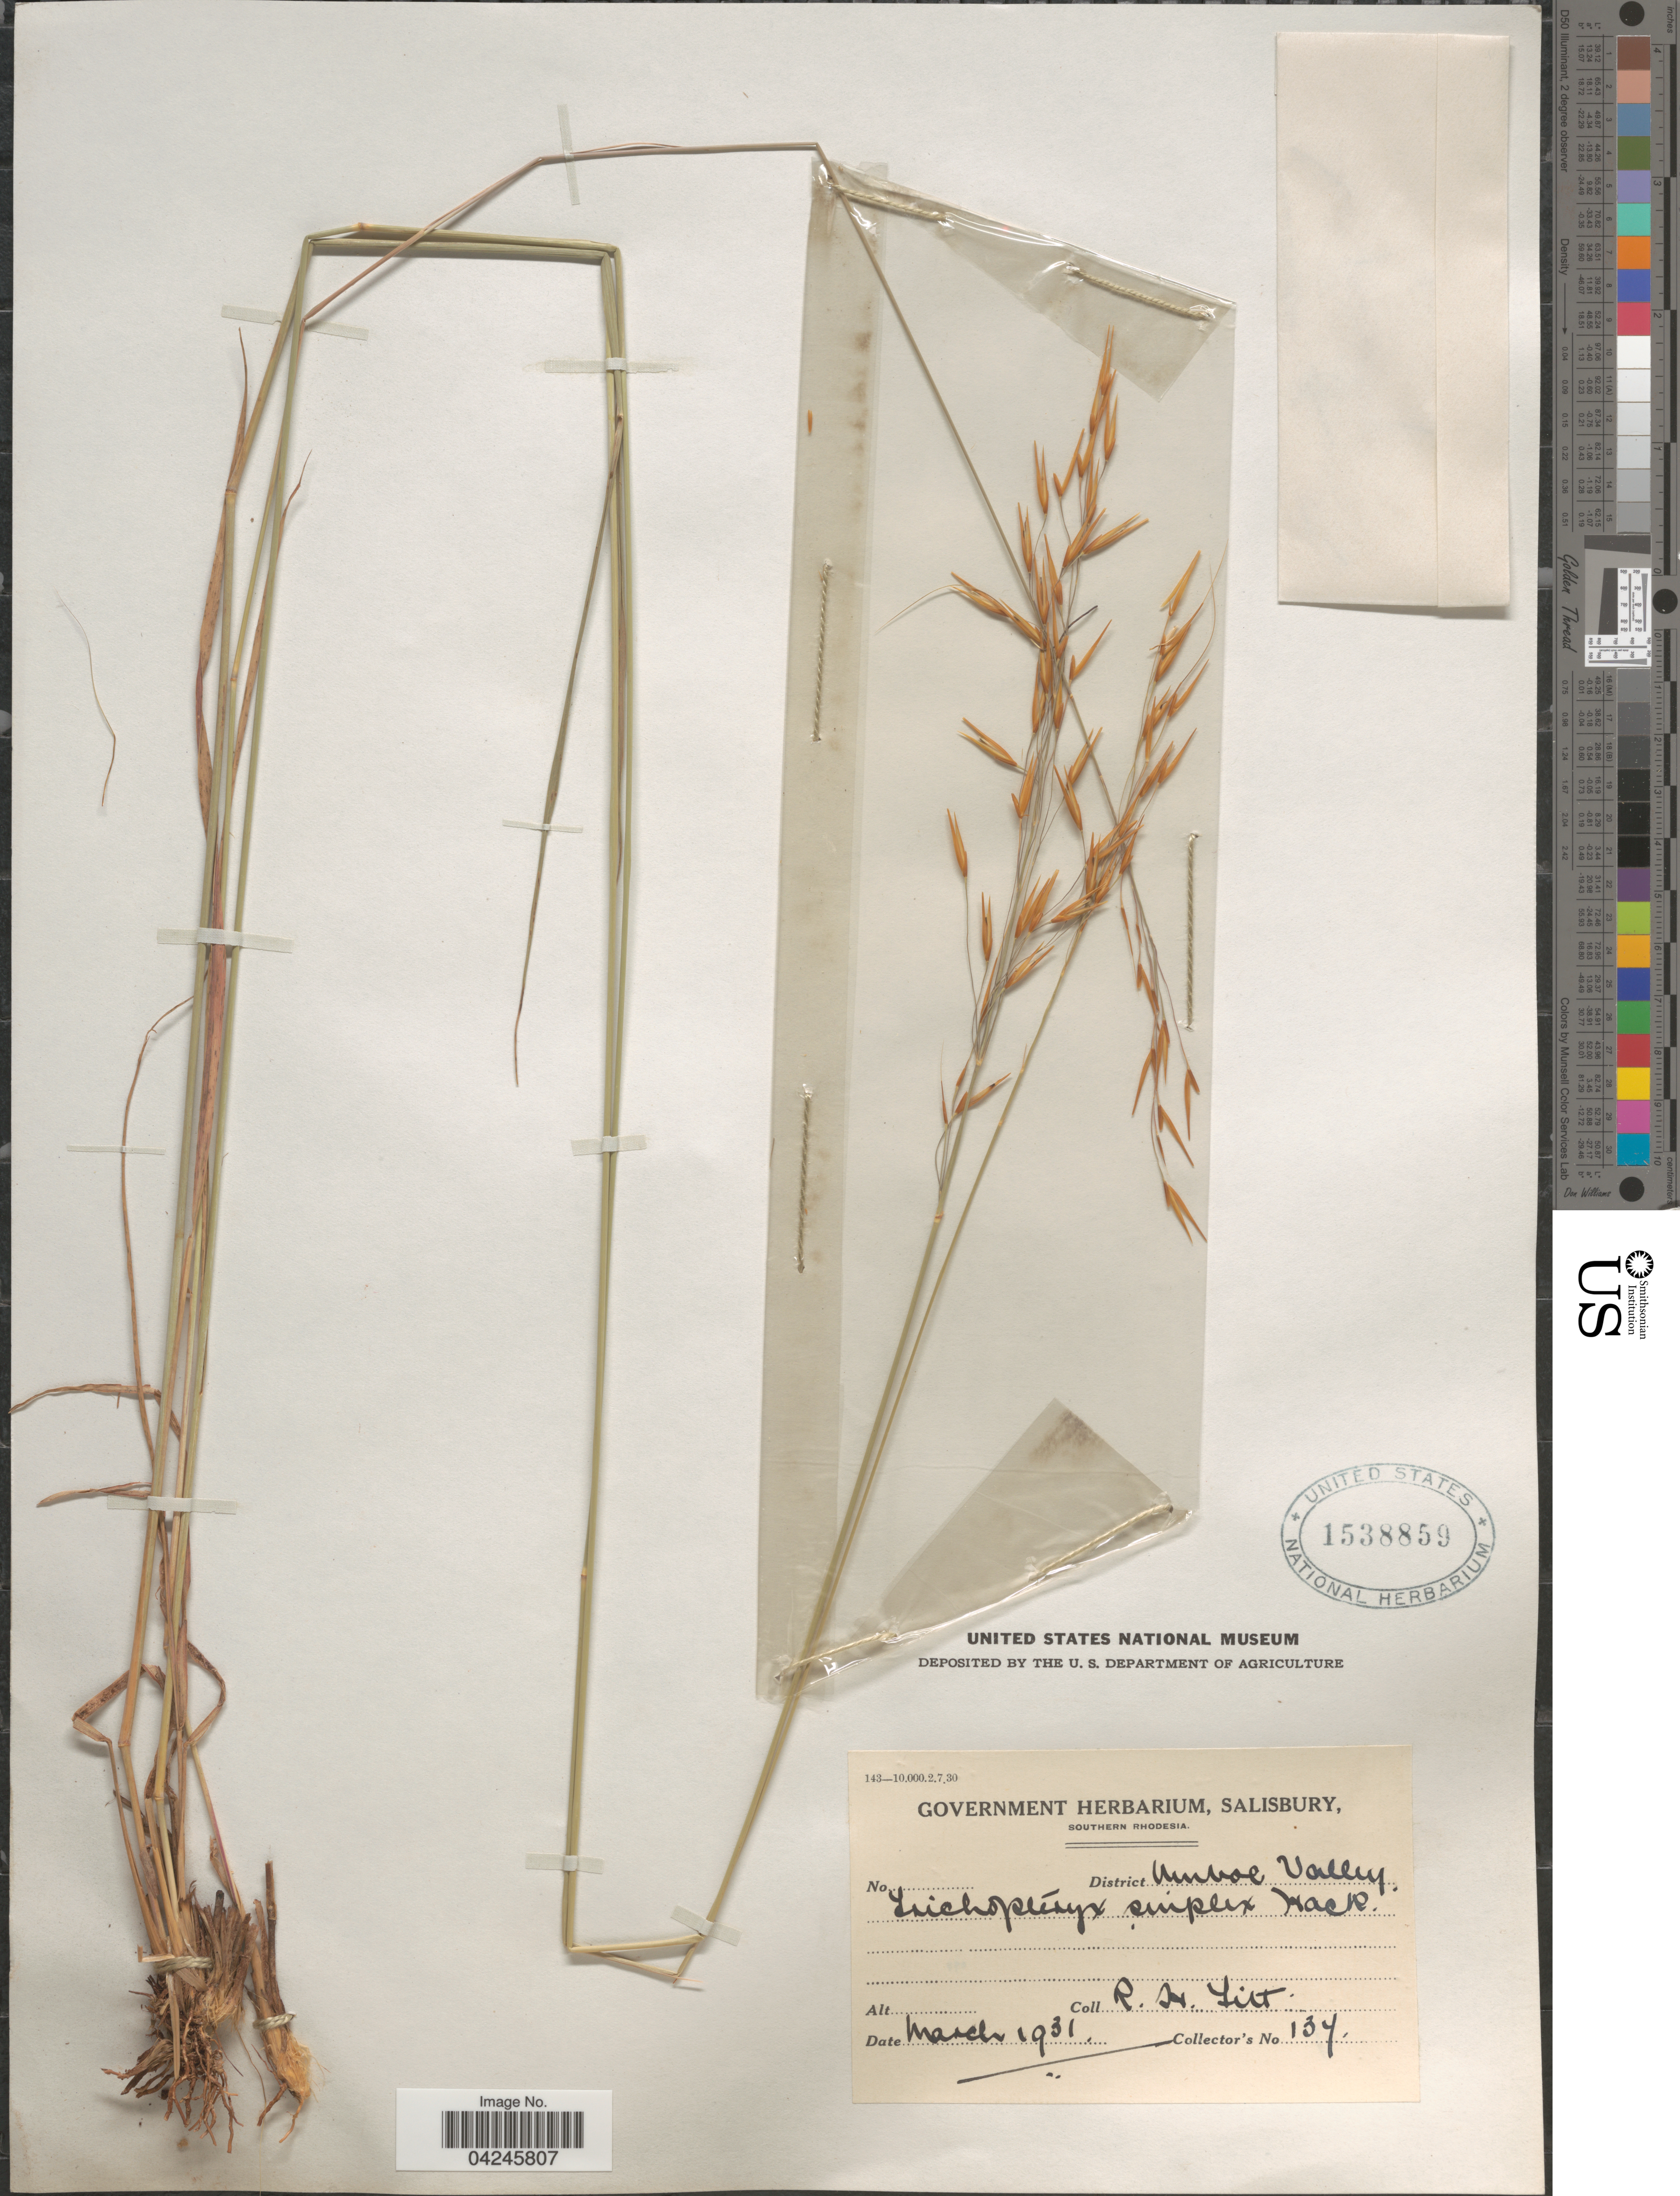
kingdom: Plantae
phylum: Tracheophyta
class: Liliopsida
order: Poales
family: Poaceae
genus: Loudetia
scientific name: Loudetia simplex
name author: (Nees) C.E. Hubb.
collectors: R. Firth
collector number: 137*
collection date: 1931-03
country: Zimbabwe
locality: Southern Rhodesia. District Umboe Valley.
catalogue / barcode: US 1538859